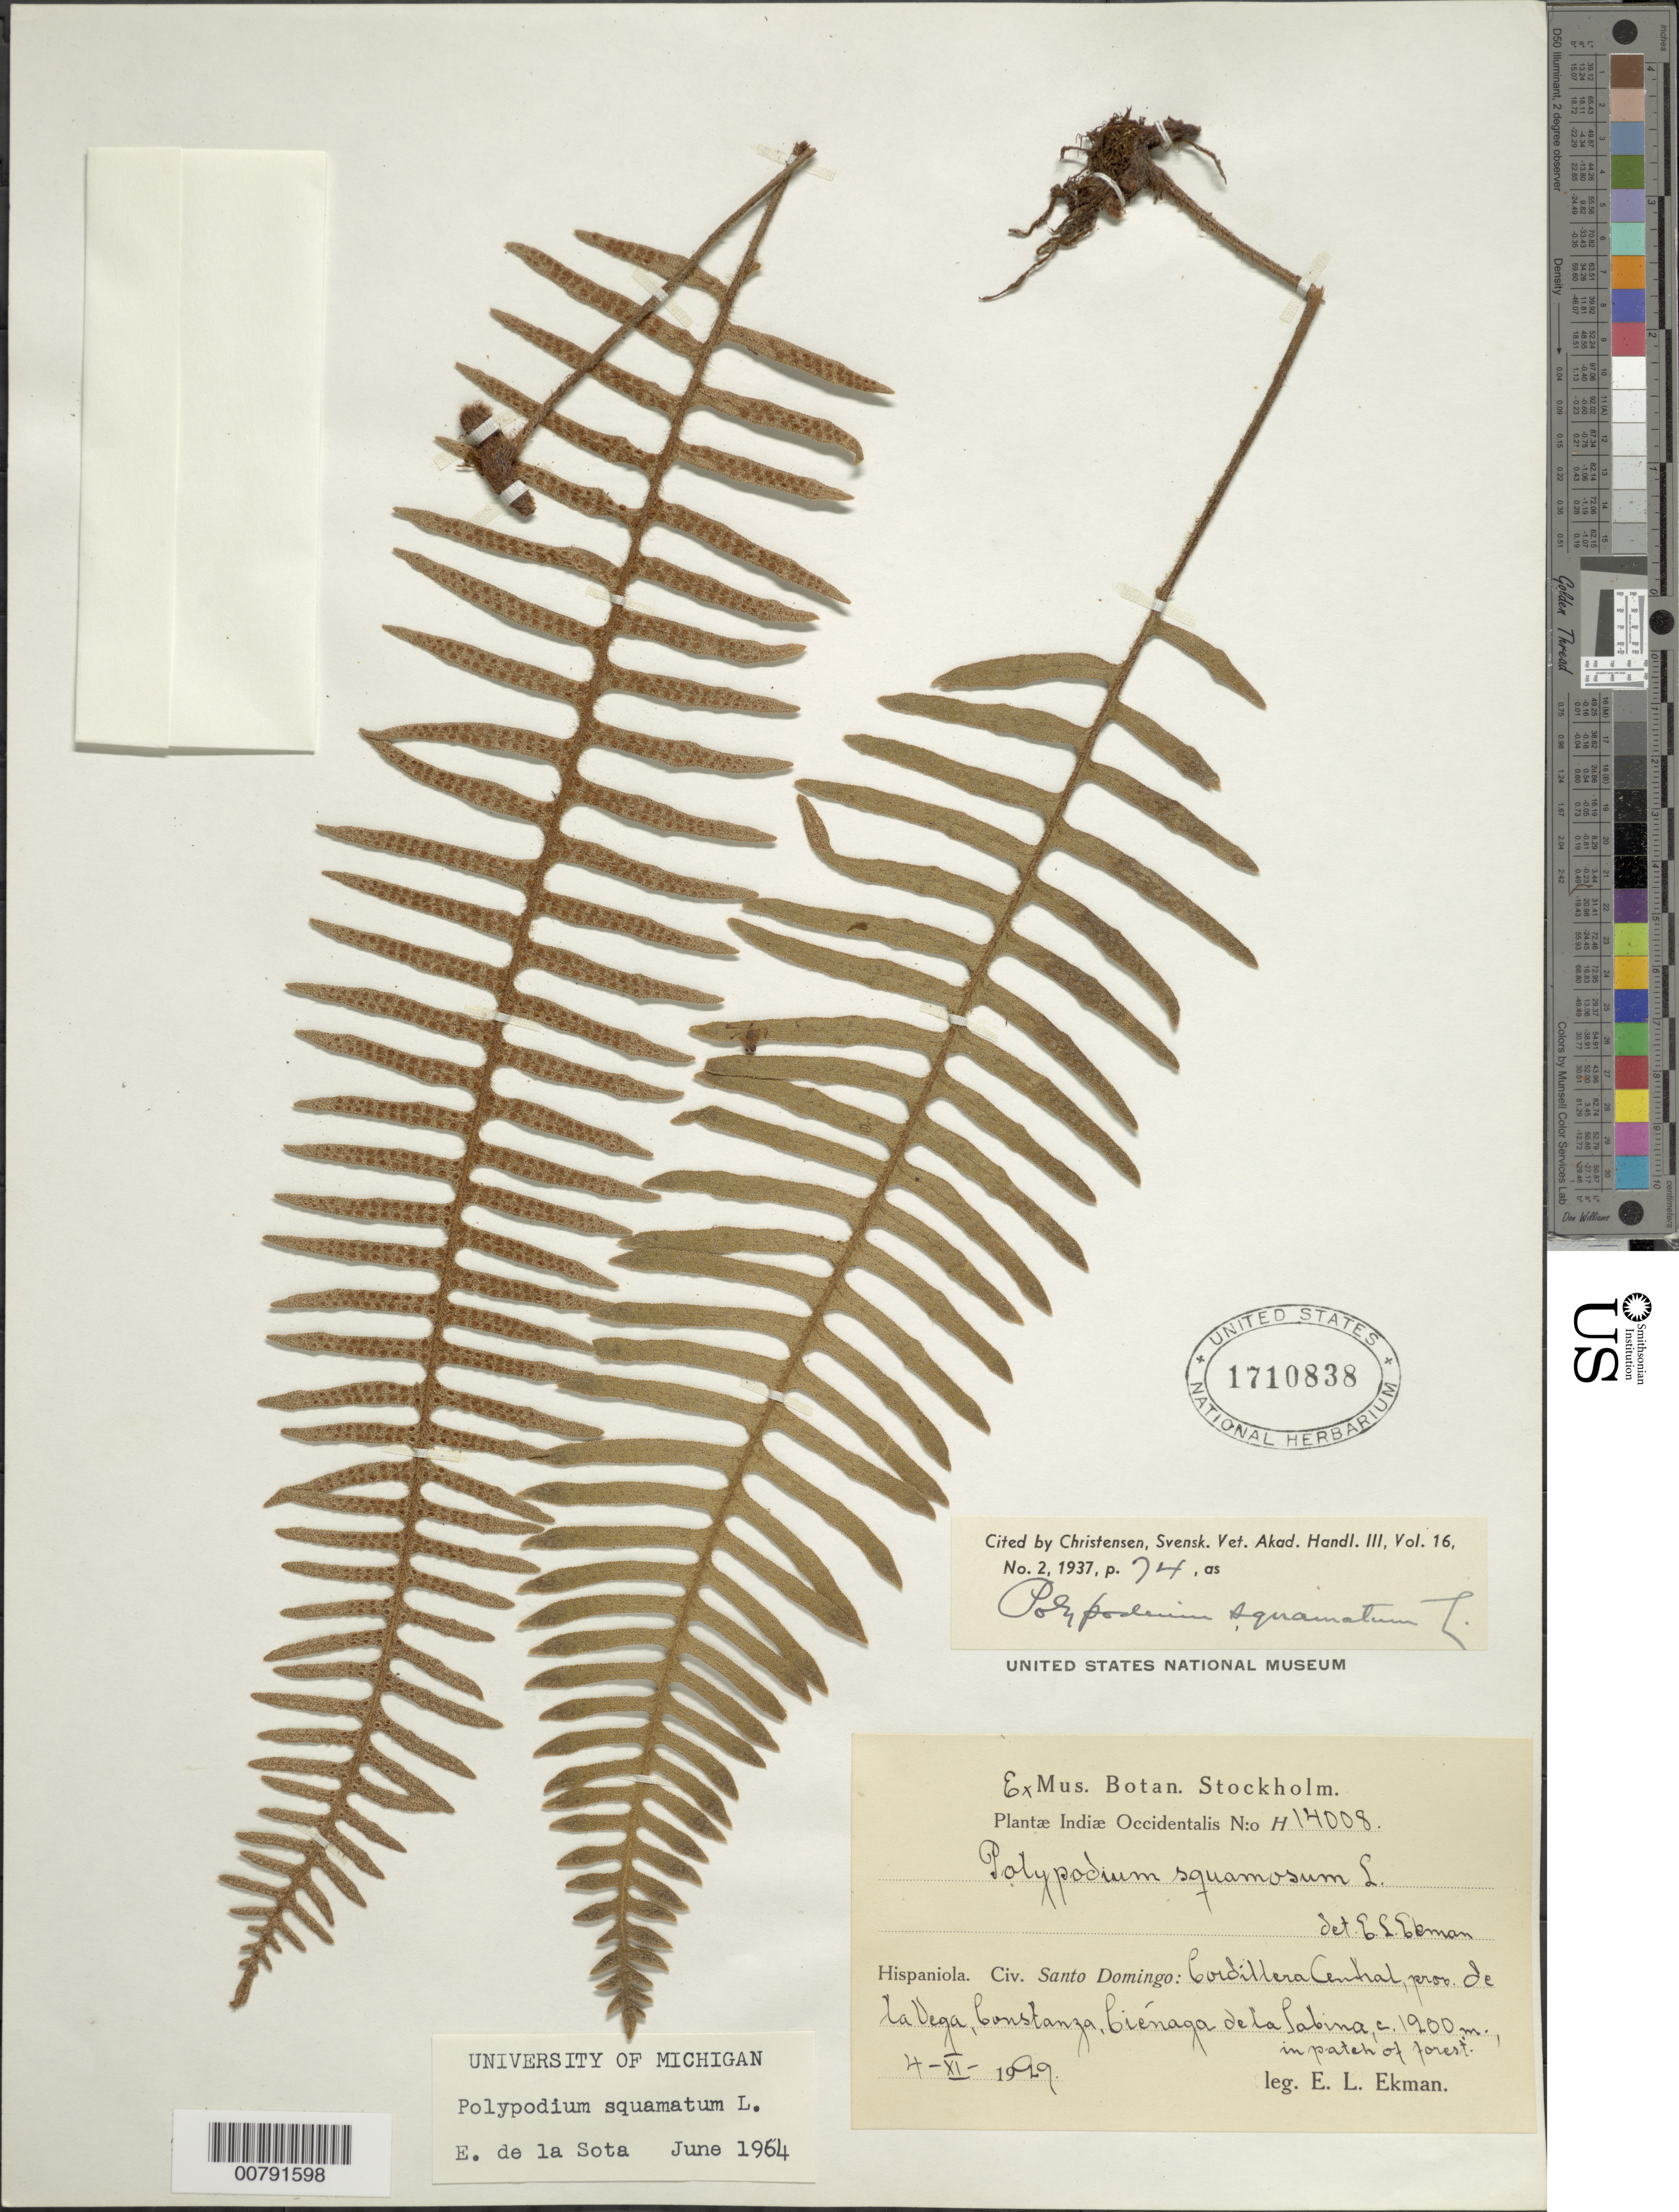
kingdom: Plantae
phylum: Tracheophyta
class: Polypodiopsida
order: Polypodiales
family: Polypodiaceae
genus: Pleopeltis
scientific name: Pleopeltis squamata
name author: (L.) J. Sm.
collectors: E. L. Ekman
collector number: H 14008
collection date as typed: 04 Nov 1929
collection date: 1929-11-04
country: Dominican Republic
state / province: La Vega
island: Hispaniola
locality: Cordillera Central, Constanza, Ciénaga de la Sabina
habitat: In patch of forest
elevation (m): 1900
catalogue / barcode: US 1710838